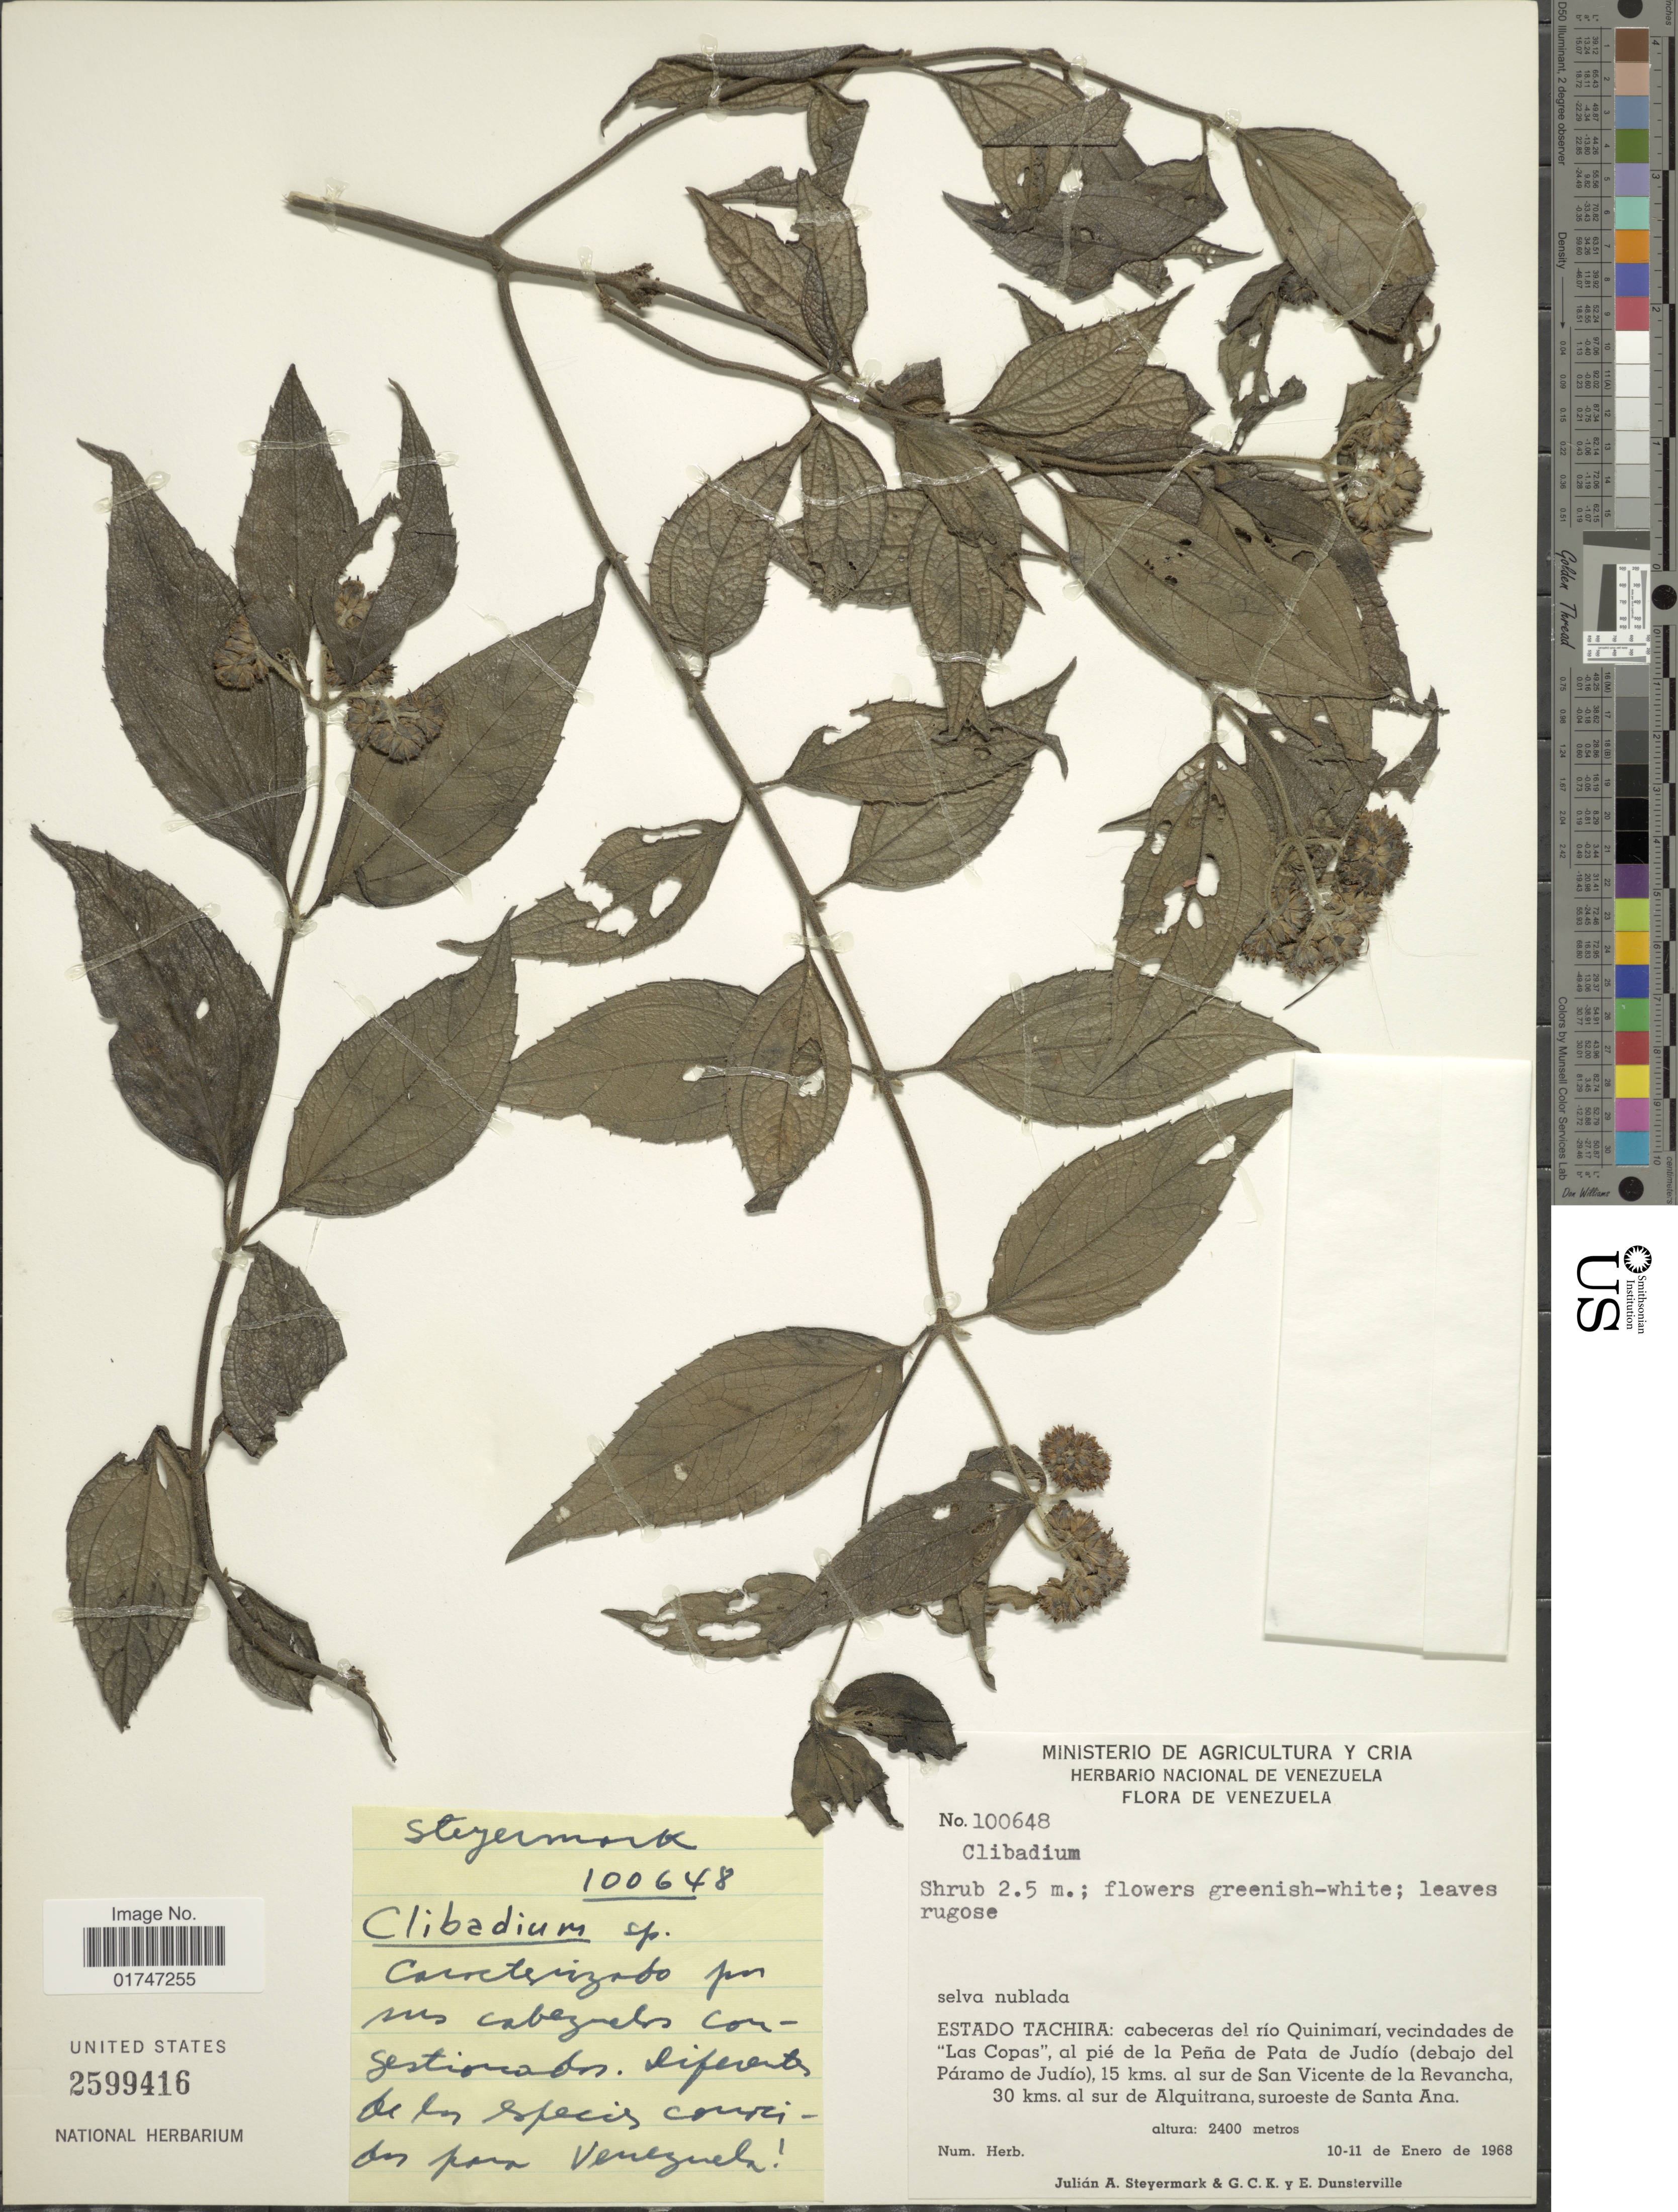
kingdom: Plantae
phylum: Tracheophyta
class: Magnoliopsida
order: Asterales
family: Asteraceae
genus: Clibadium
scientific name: Clibadium trianae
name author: (Hieron.) S.F. Blake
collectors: J. Steyermark, G. C. K. Dunsterville & E. Dunsterville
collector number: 100648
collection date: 1968-01-10/1968-01-11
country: Venezuela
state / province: Tachira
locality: Estado Tachira: cabeceras del río Quinimarí, vecindades de "Las Copas", al pié de la Peña de Pata de Judío (debajo del Páramo de Judío), 15 kms. al sur de San Vicente de la Revancha, 30 kms. al sur de Alquitrana, suroeste de Santa Ana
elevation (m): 2400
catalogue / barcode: US 2599416